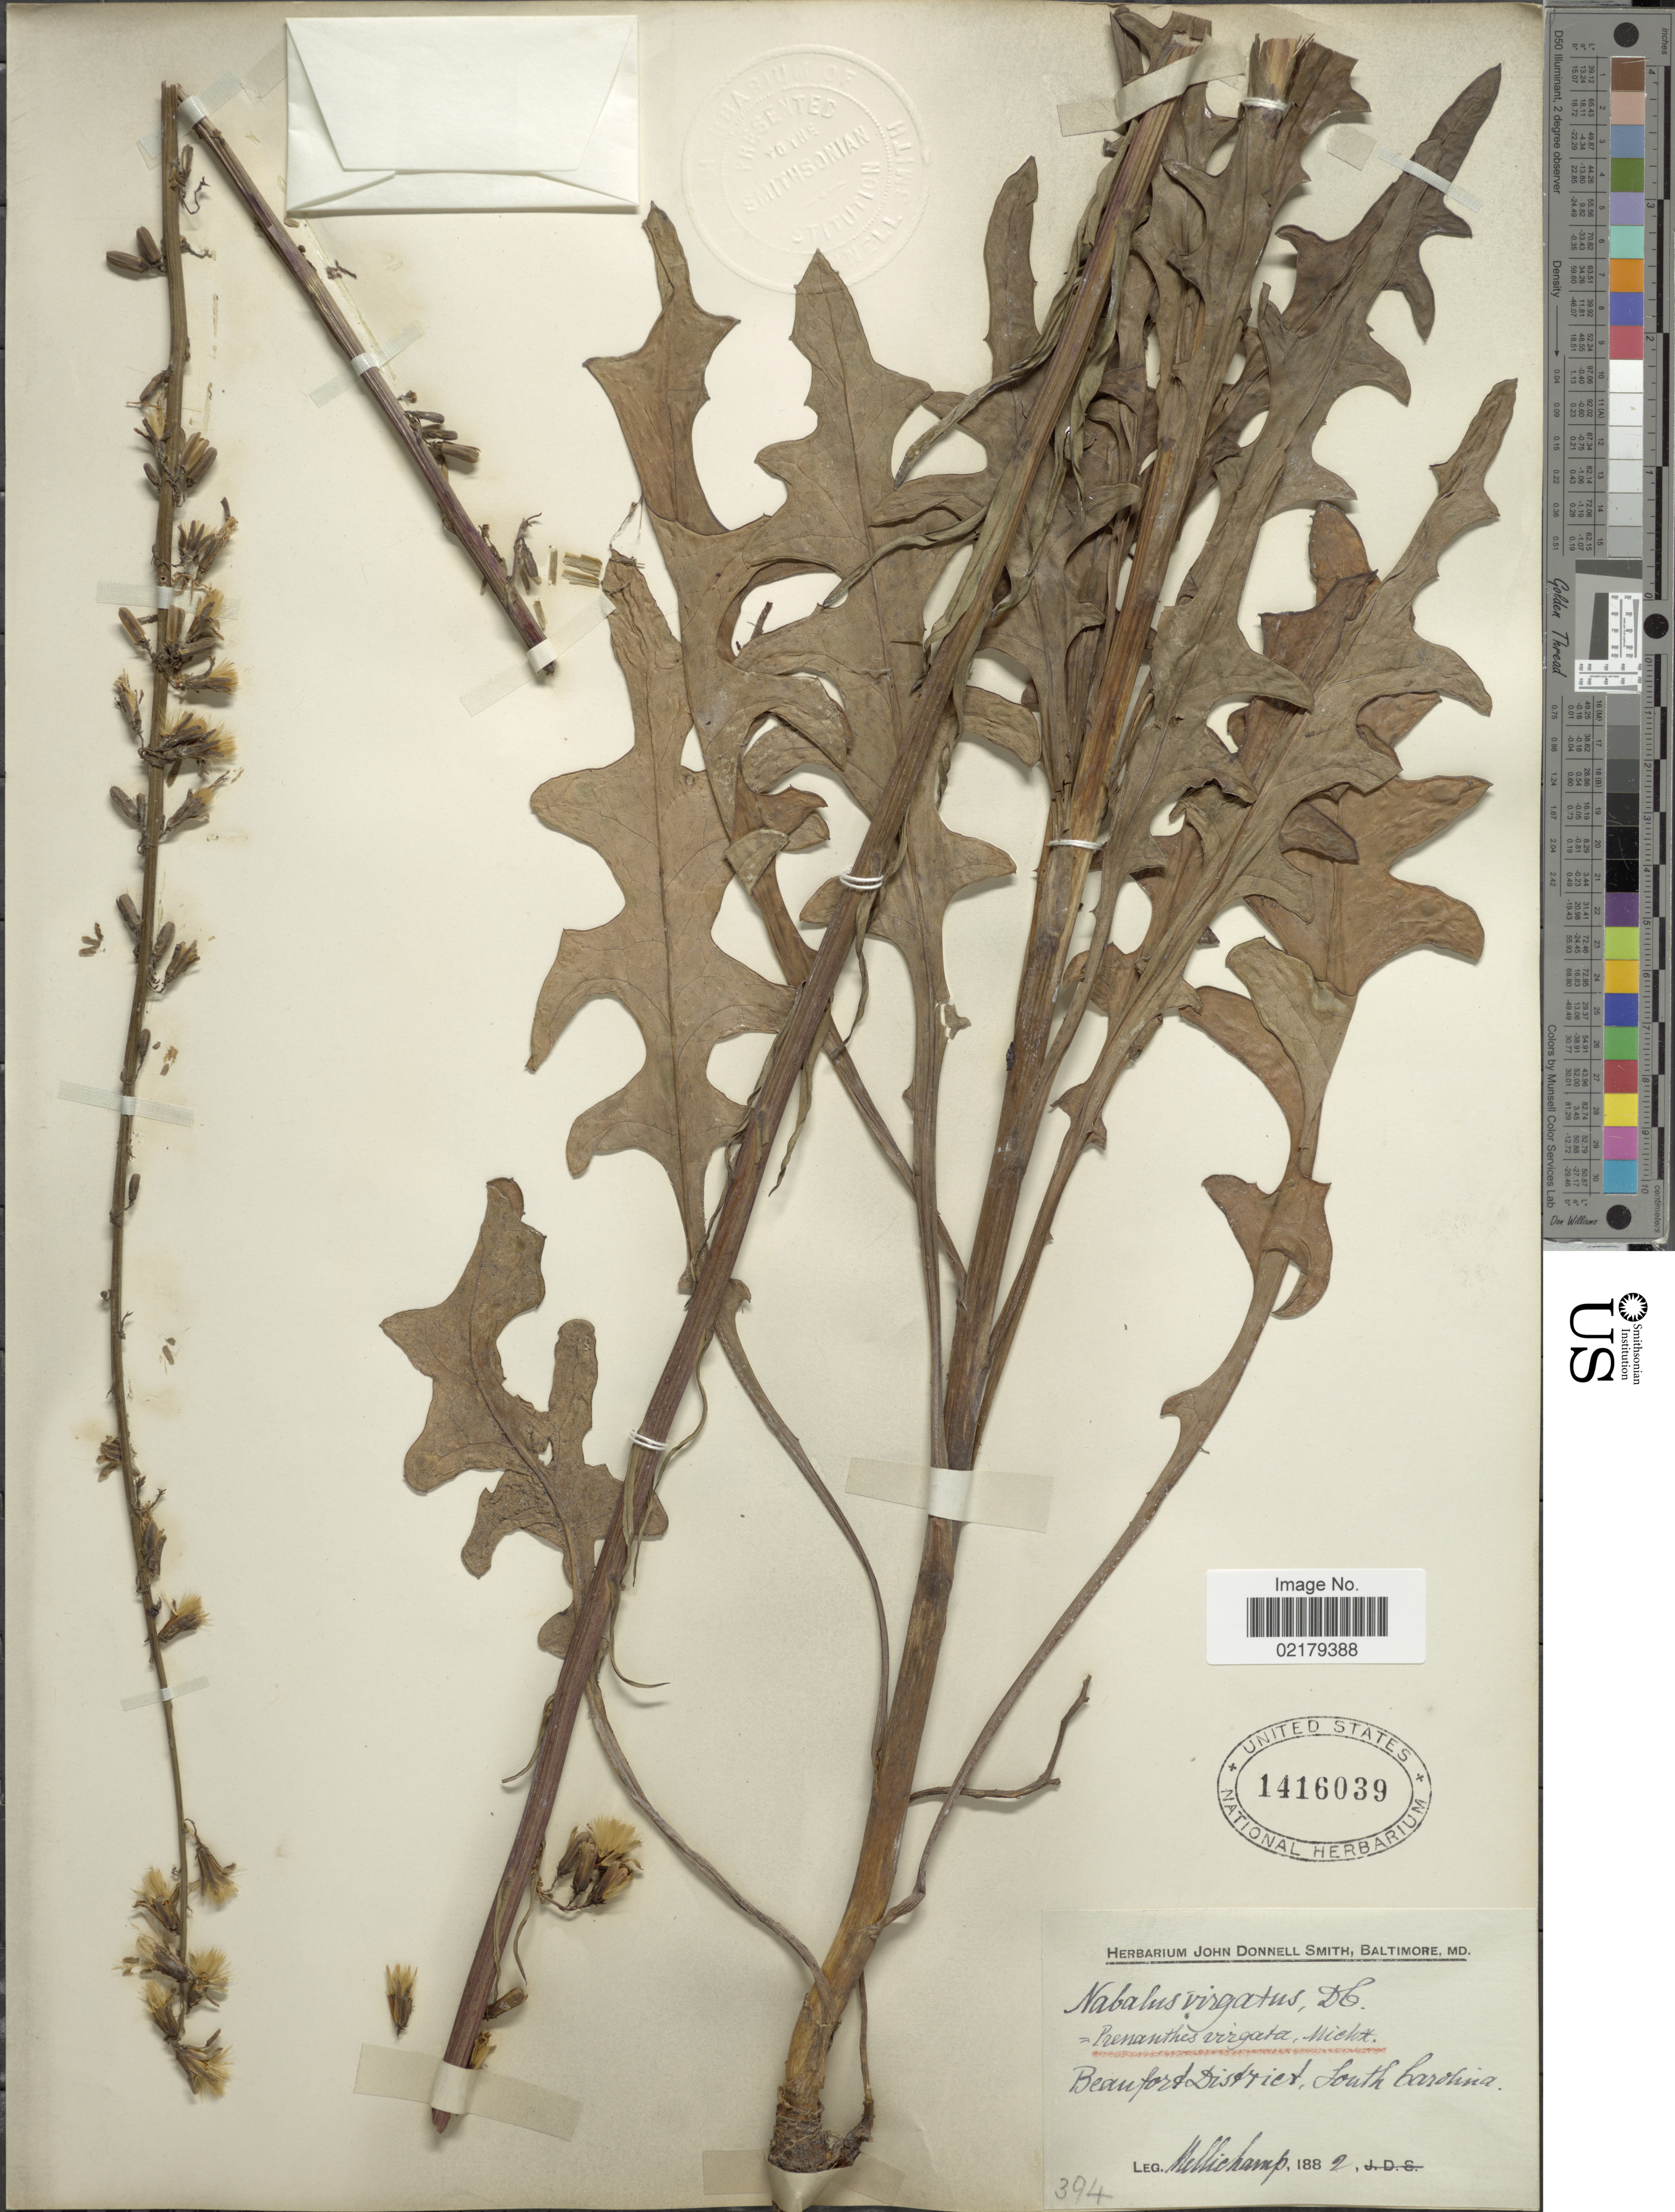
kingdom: Plantae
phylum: Tracheophyta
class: Magnoliopsida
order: Asterales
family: Asteraceae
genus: Prenanthes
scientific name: Prenanthes autumnalis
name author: Walter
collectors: -. Mellichamp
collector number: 394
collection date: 1882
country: United States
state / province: South Carolina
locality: Beaufort District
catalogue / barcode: US 1416039